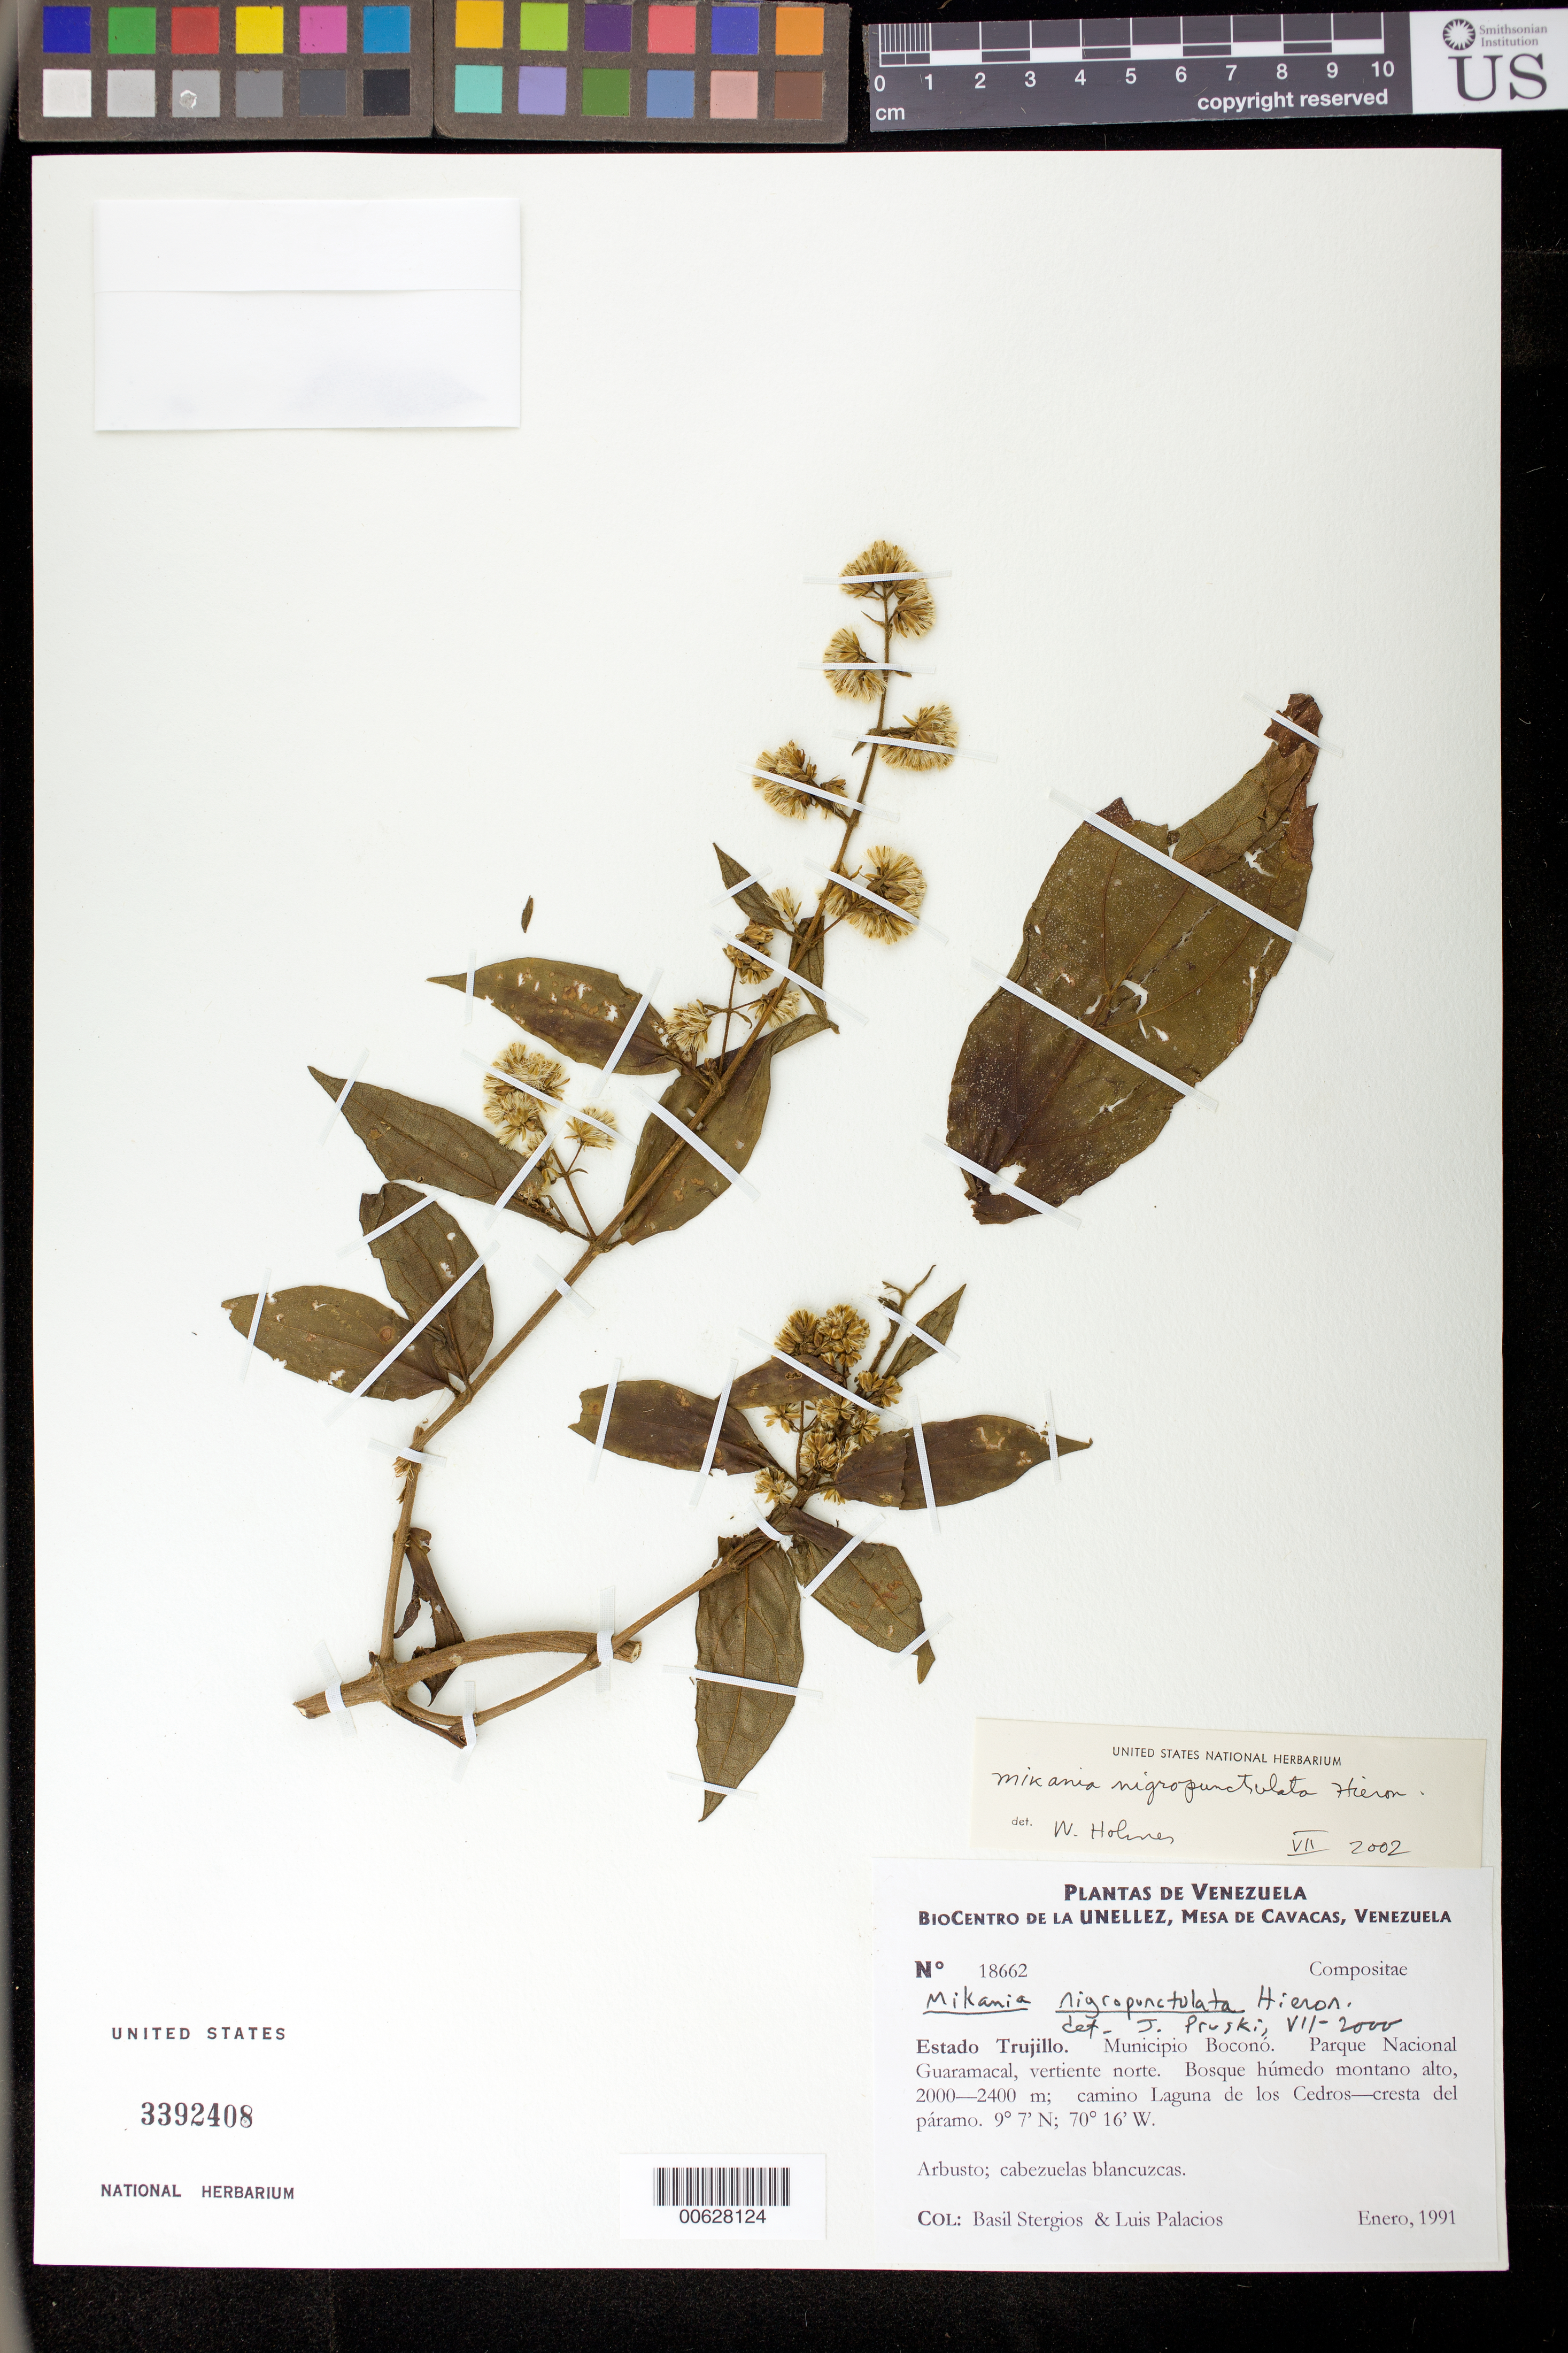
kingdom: Plantae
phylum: Tracheophyta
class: Magnoliopsida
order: Asterales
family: Asteraceae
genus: Mikania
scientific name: Mikania nigropunctulata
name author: Hieron.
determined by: Pruski, J. F.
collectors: B. G. Stergios & L. Palacios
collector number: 18662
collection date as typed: Jan 1991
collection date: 1991-01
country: Venezuela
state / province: Trujillo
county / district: Boconó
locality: Parque Nacional Guaramacal, vertiente N, camino laguna de los Cedros-cresta del páramo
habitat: Bosque húmedo montano alto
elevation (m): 2000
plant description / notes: PORT, US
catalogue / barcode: US 3392408